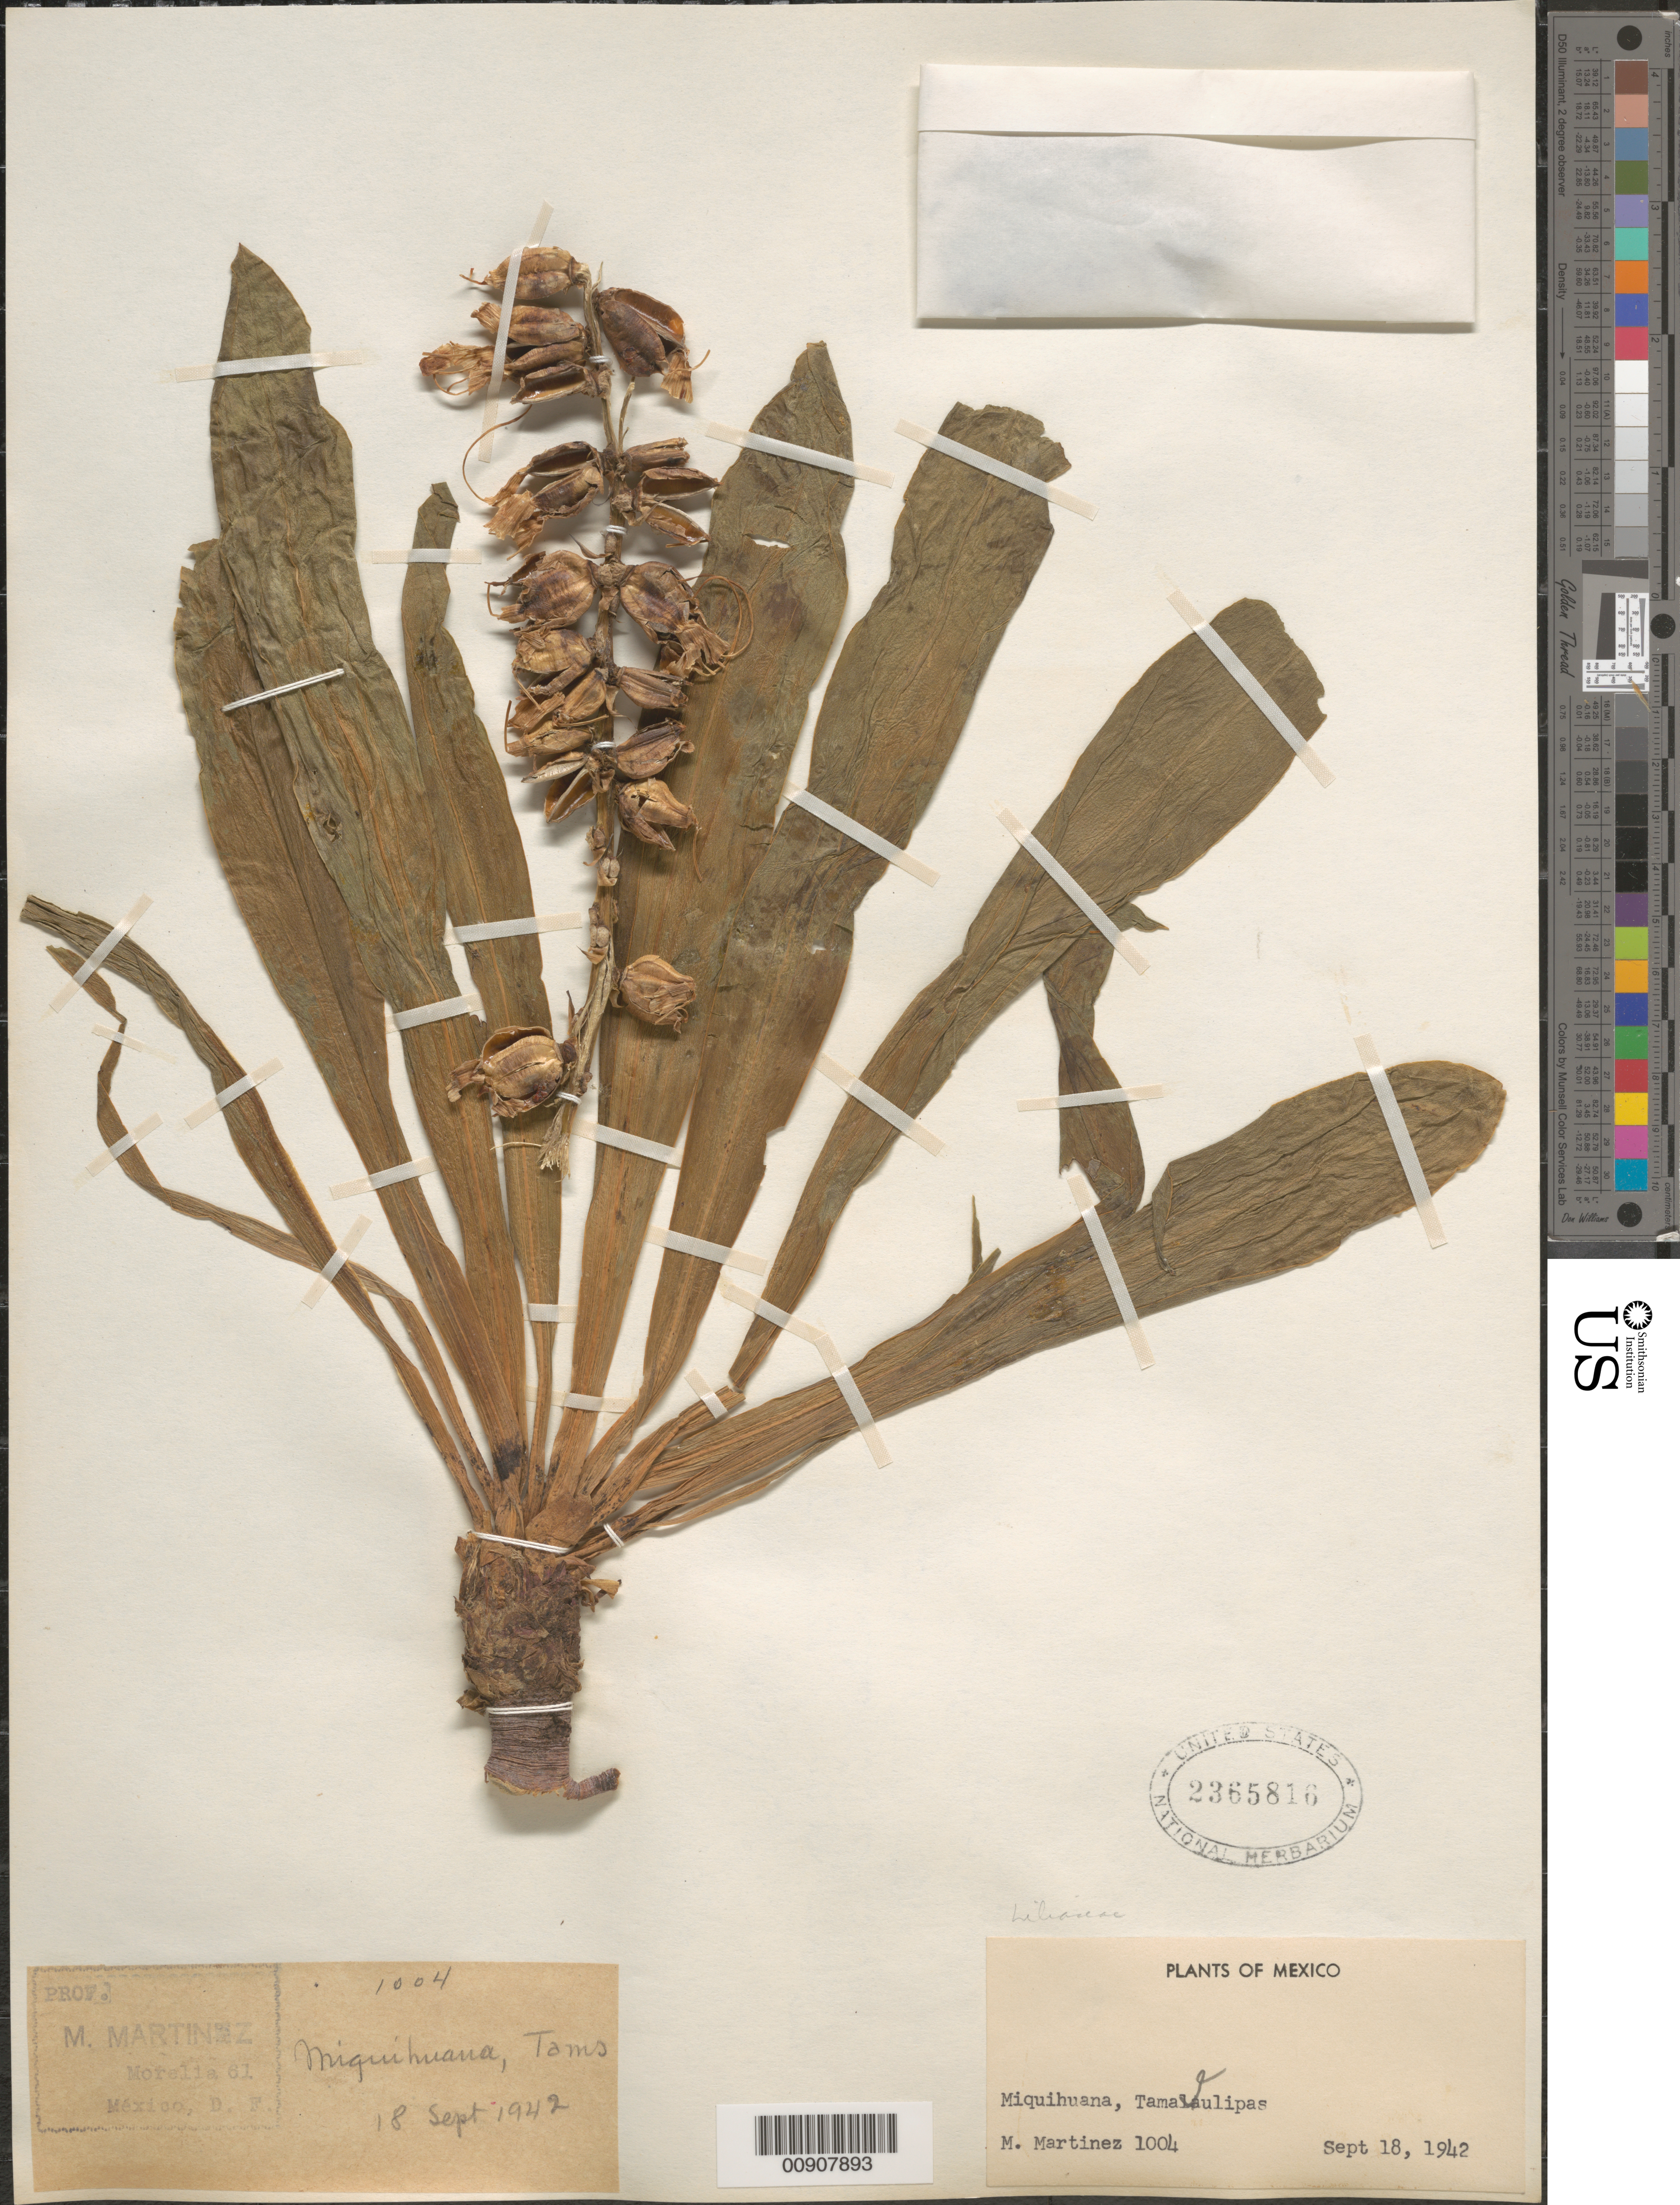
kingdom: Plantae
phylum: Tracheophyta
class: Liliopsida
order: Liliales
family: Liliaceae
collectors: M. Martinez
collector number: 1004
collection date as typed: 18 Sep 1942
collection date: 1942-09-18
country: Mexico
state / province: Tamaulipas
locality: Miquihuana.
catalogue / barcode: US 2365816